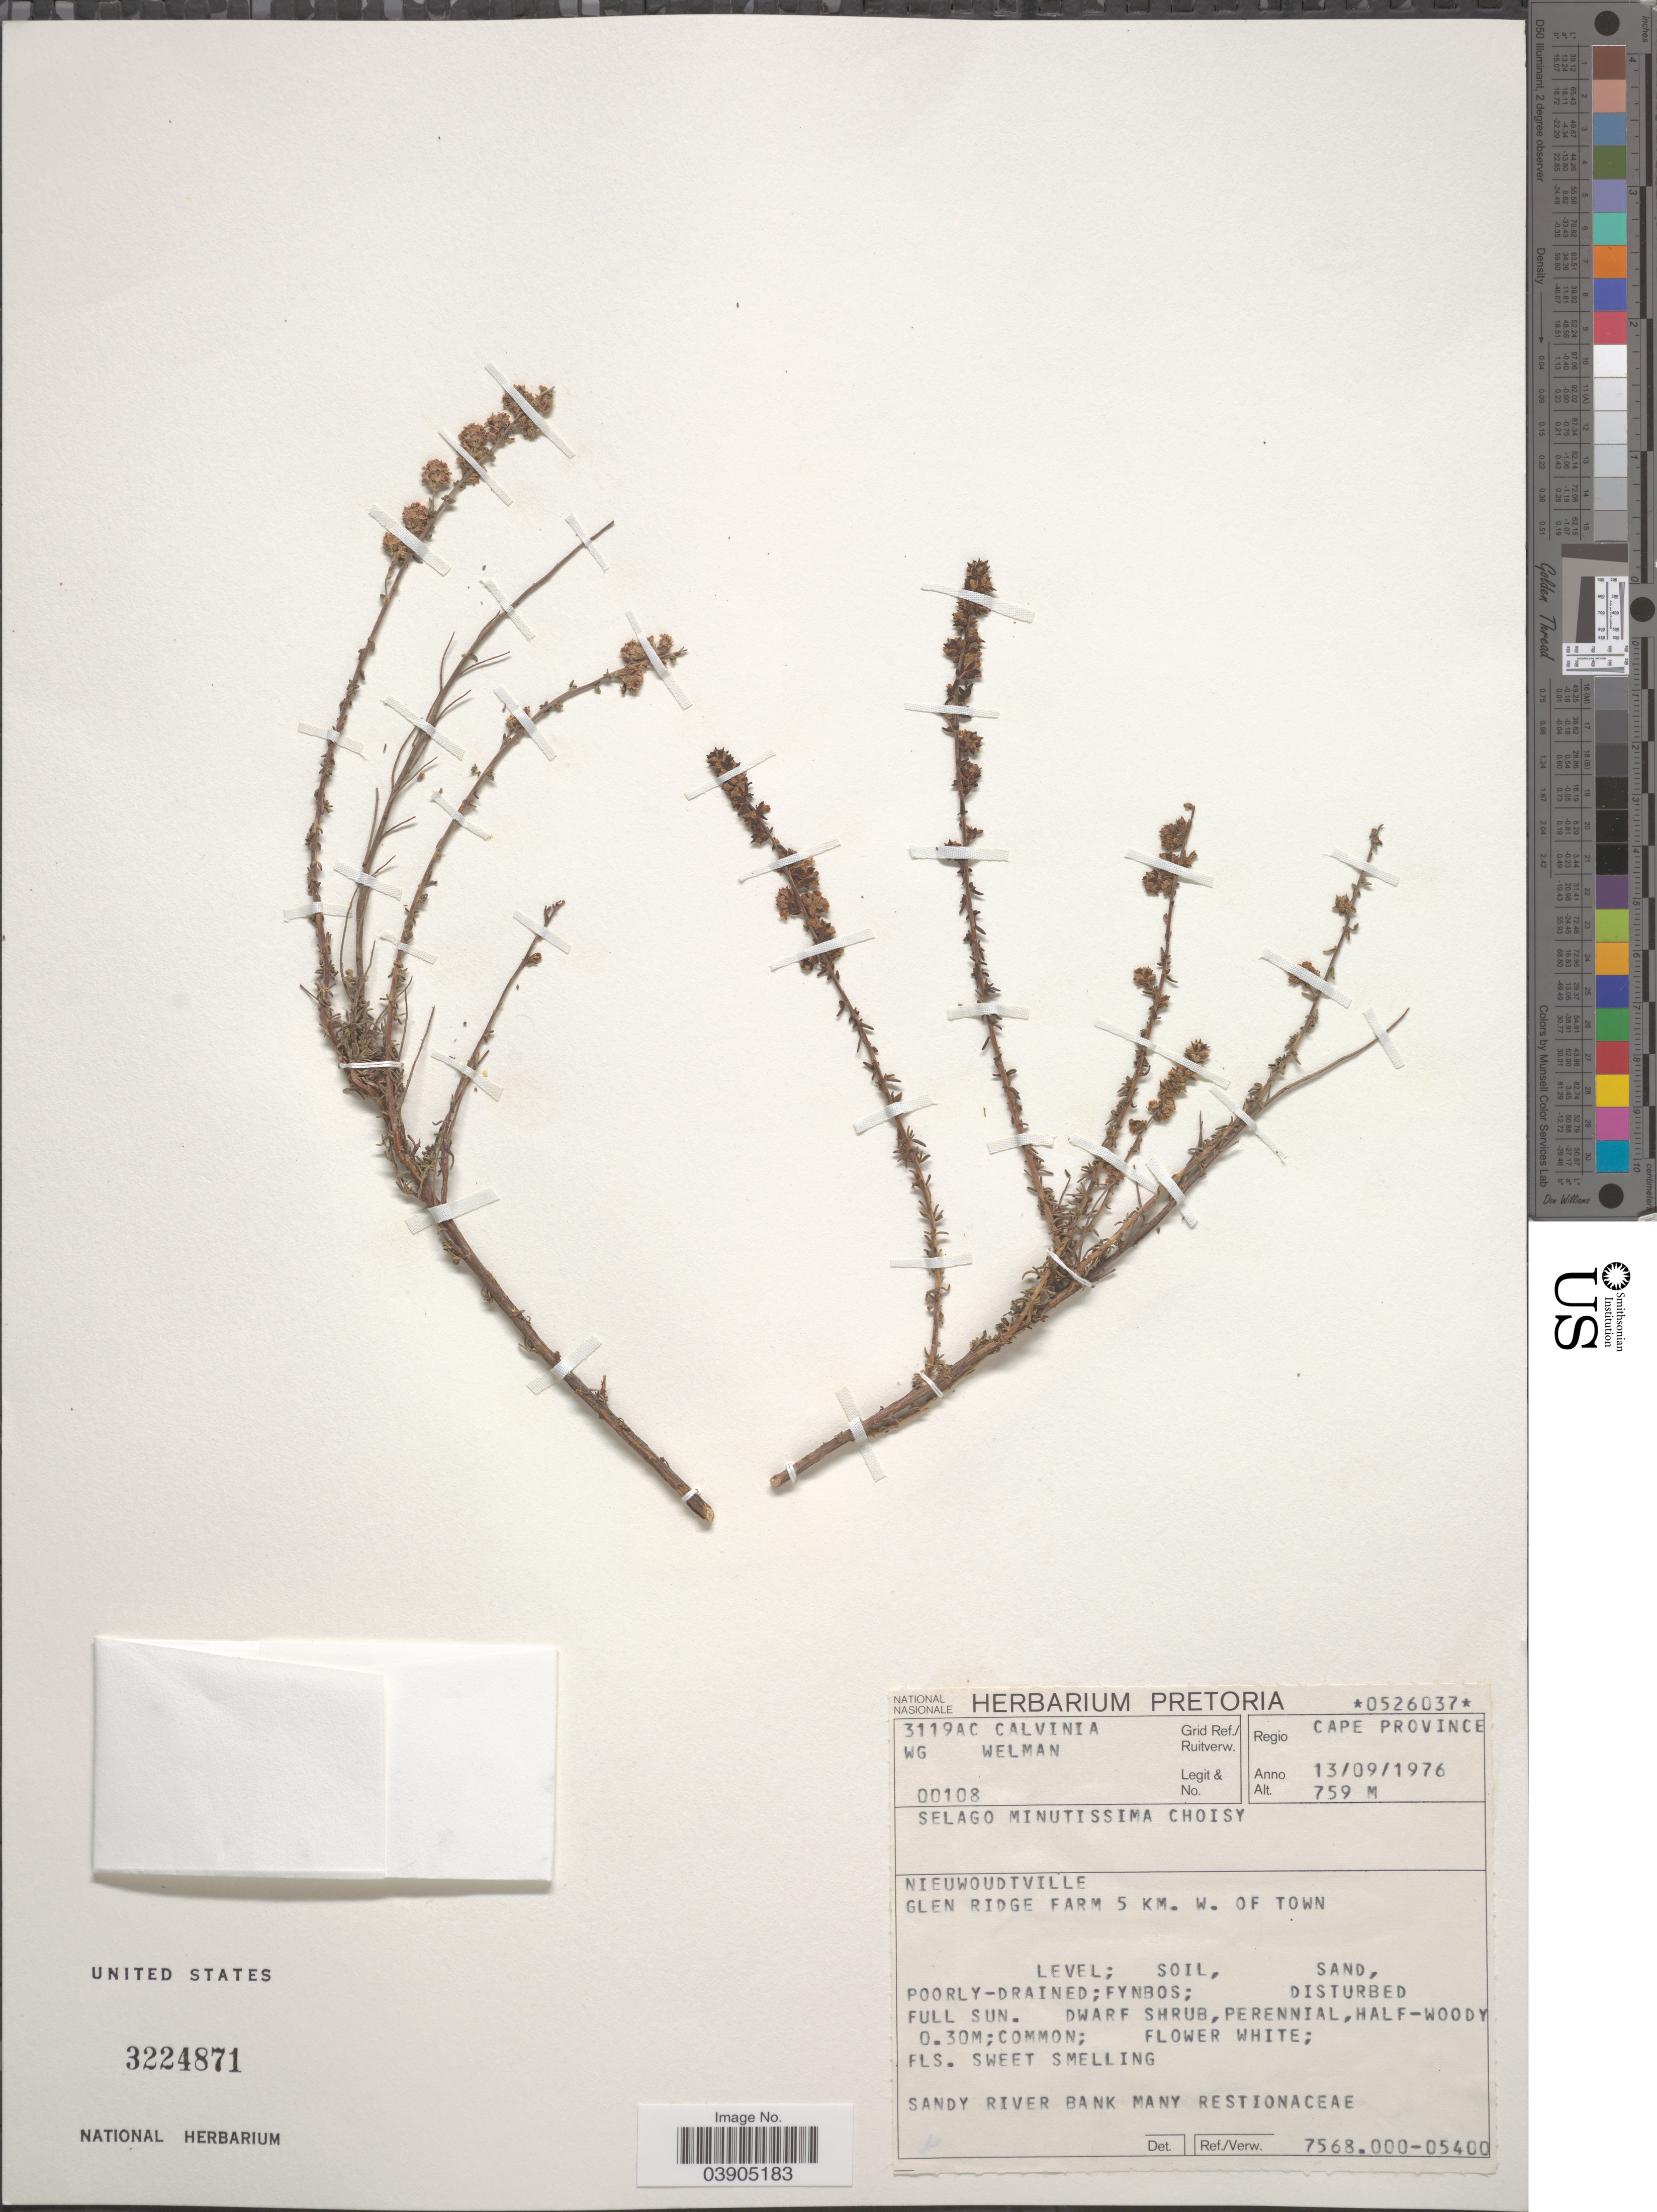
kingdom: Plantae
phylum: Tracheophyta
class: Magnoliopsida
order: Lamiales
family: Scrophulariaceae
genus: Selago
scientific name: Selago minutissima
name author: Choisy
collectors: W. G. Welman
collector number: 00108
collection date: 1976-09-13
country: South Africa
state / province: Northern Cape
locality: Grid Ref./ Ruitverw. 3119AC Calvinia. Regio Cape Province. Nieuwoudtville. Glen Ridge Farm 5 km. W. of Town.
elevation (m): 759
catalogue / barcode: US 3224871